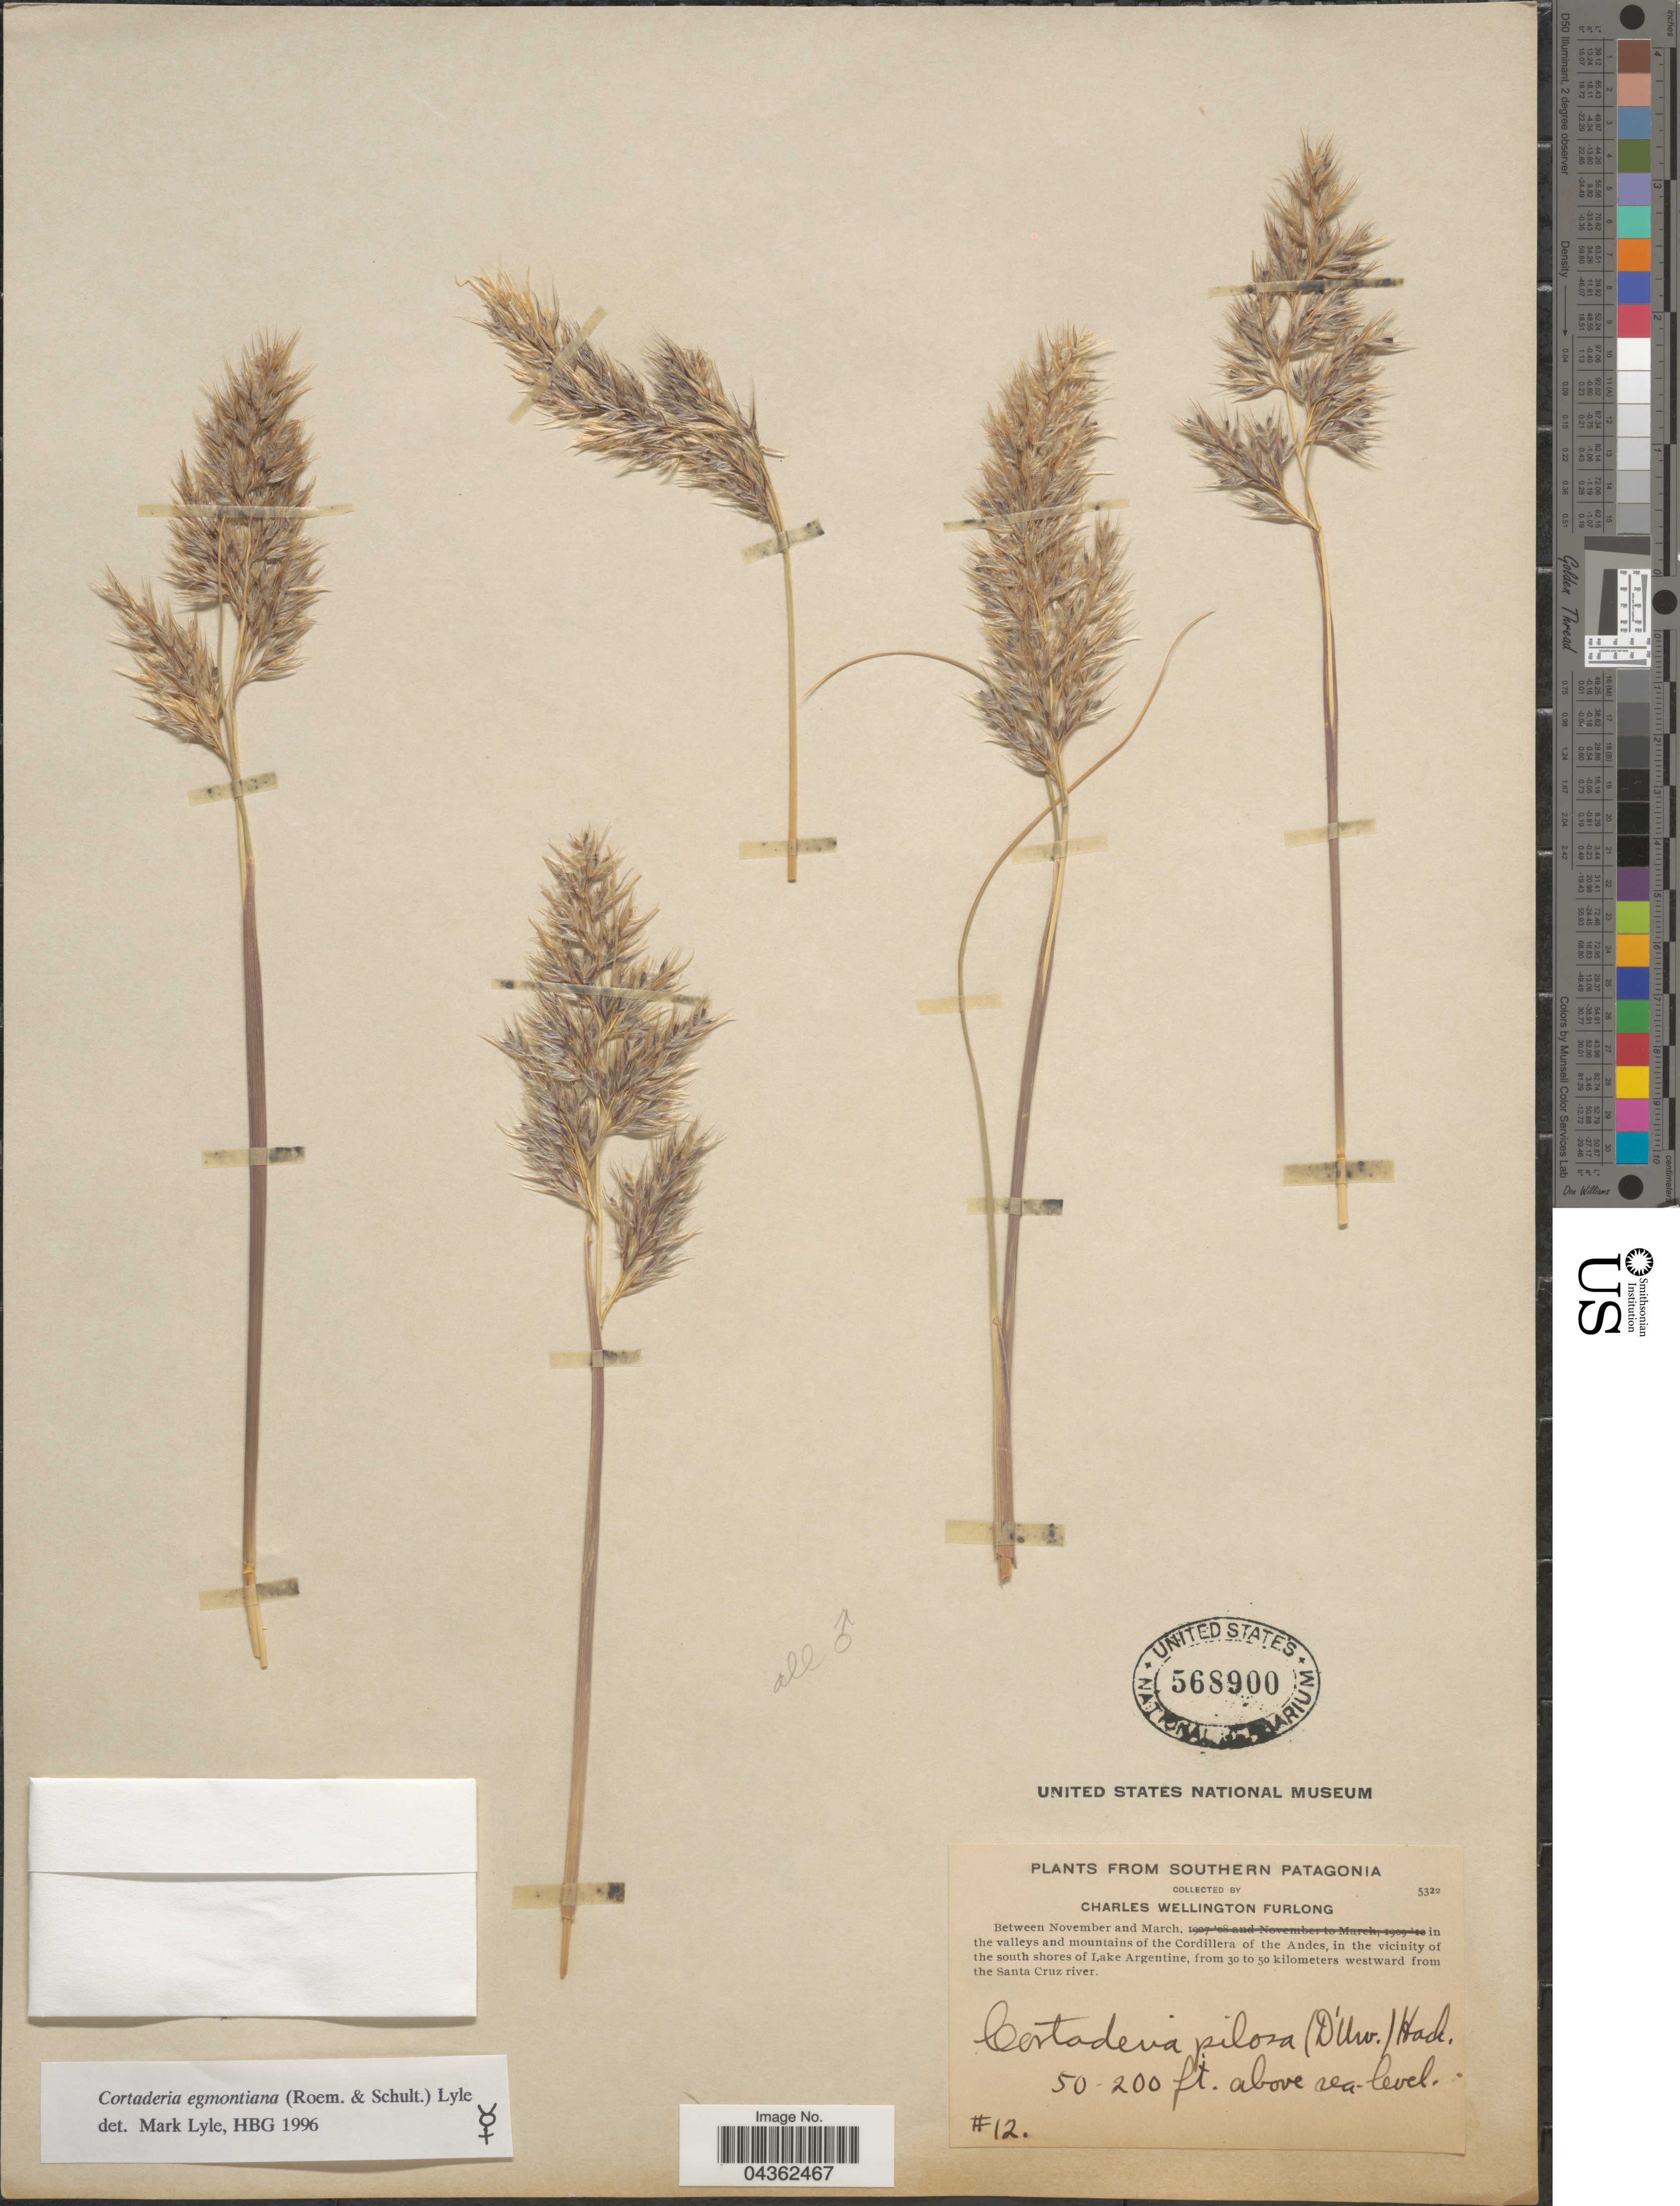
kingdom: Plantae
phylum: Tracheophyta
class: Liliopsida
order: Poales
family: Poaceae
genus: Cortaderia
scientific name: Cortaderia egmontiana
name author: (Roem. & Schult.) Lyle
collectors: C. Furlong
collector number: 12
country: Argentina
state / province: Santa Cruz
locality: Southern Patagonia. In the valleys and mountains of the Cordillera of the Andes, in the vicinity of the south shores of Lake Argentine, from 30 to 50 kilometers westward from the Santa Cruz river.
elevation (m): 15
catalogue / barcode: US 568900